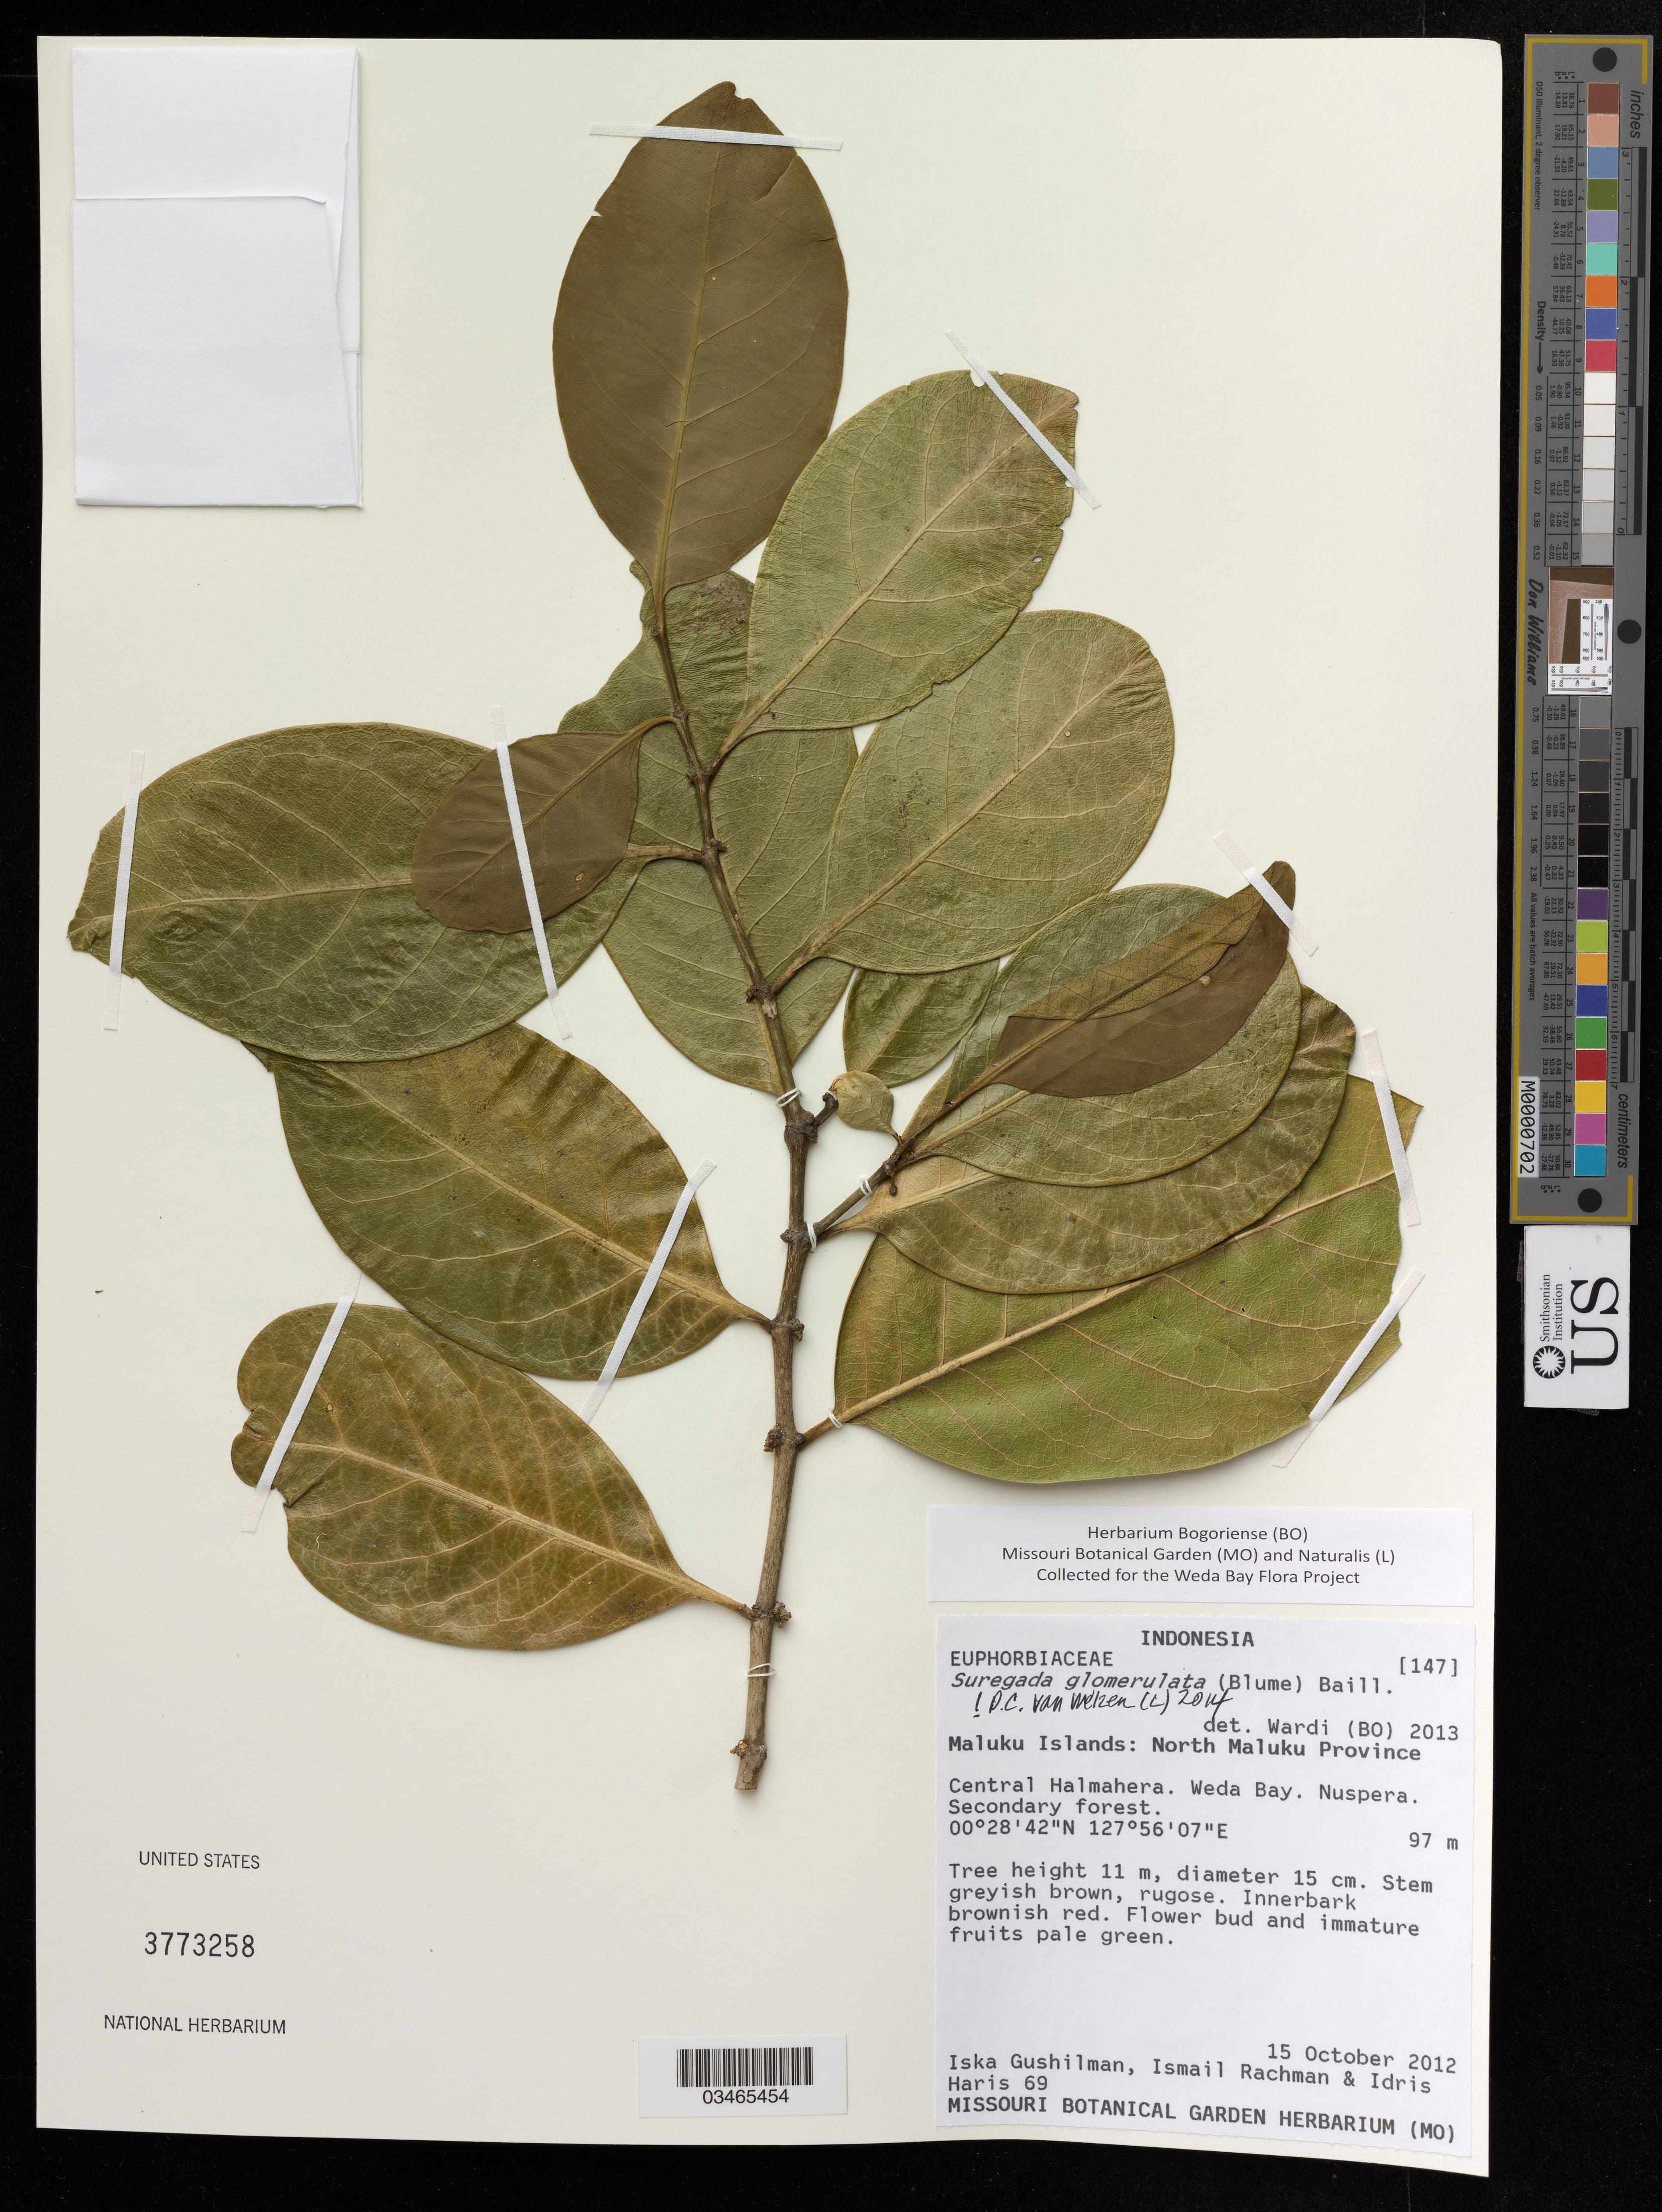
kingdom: Plantae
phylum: Tracheophyta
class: Magnoliopsida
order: Malpighiales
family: Euphorbiaceae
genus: Suregada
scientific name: Suregada glomerulata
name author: (Blume) Baill.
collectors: I. Gushilman, I. Rachman & I. Haris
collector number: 69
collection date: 2012-10-15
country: Indonesia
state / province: Maluku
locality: North Maluku Province. Central Halmahera. Weda Bay. Nuspera. Secondary forest.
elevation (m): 97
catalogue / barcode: US 3773258